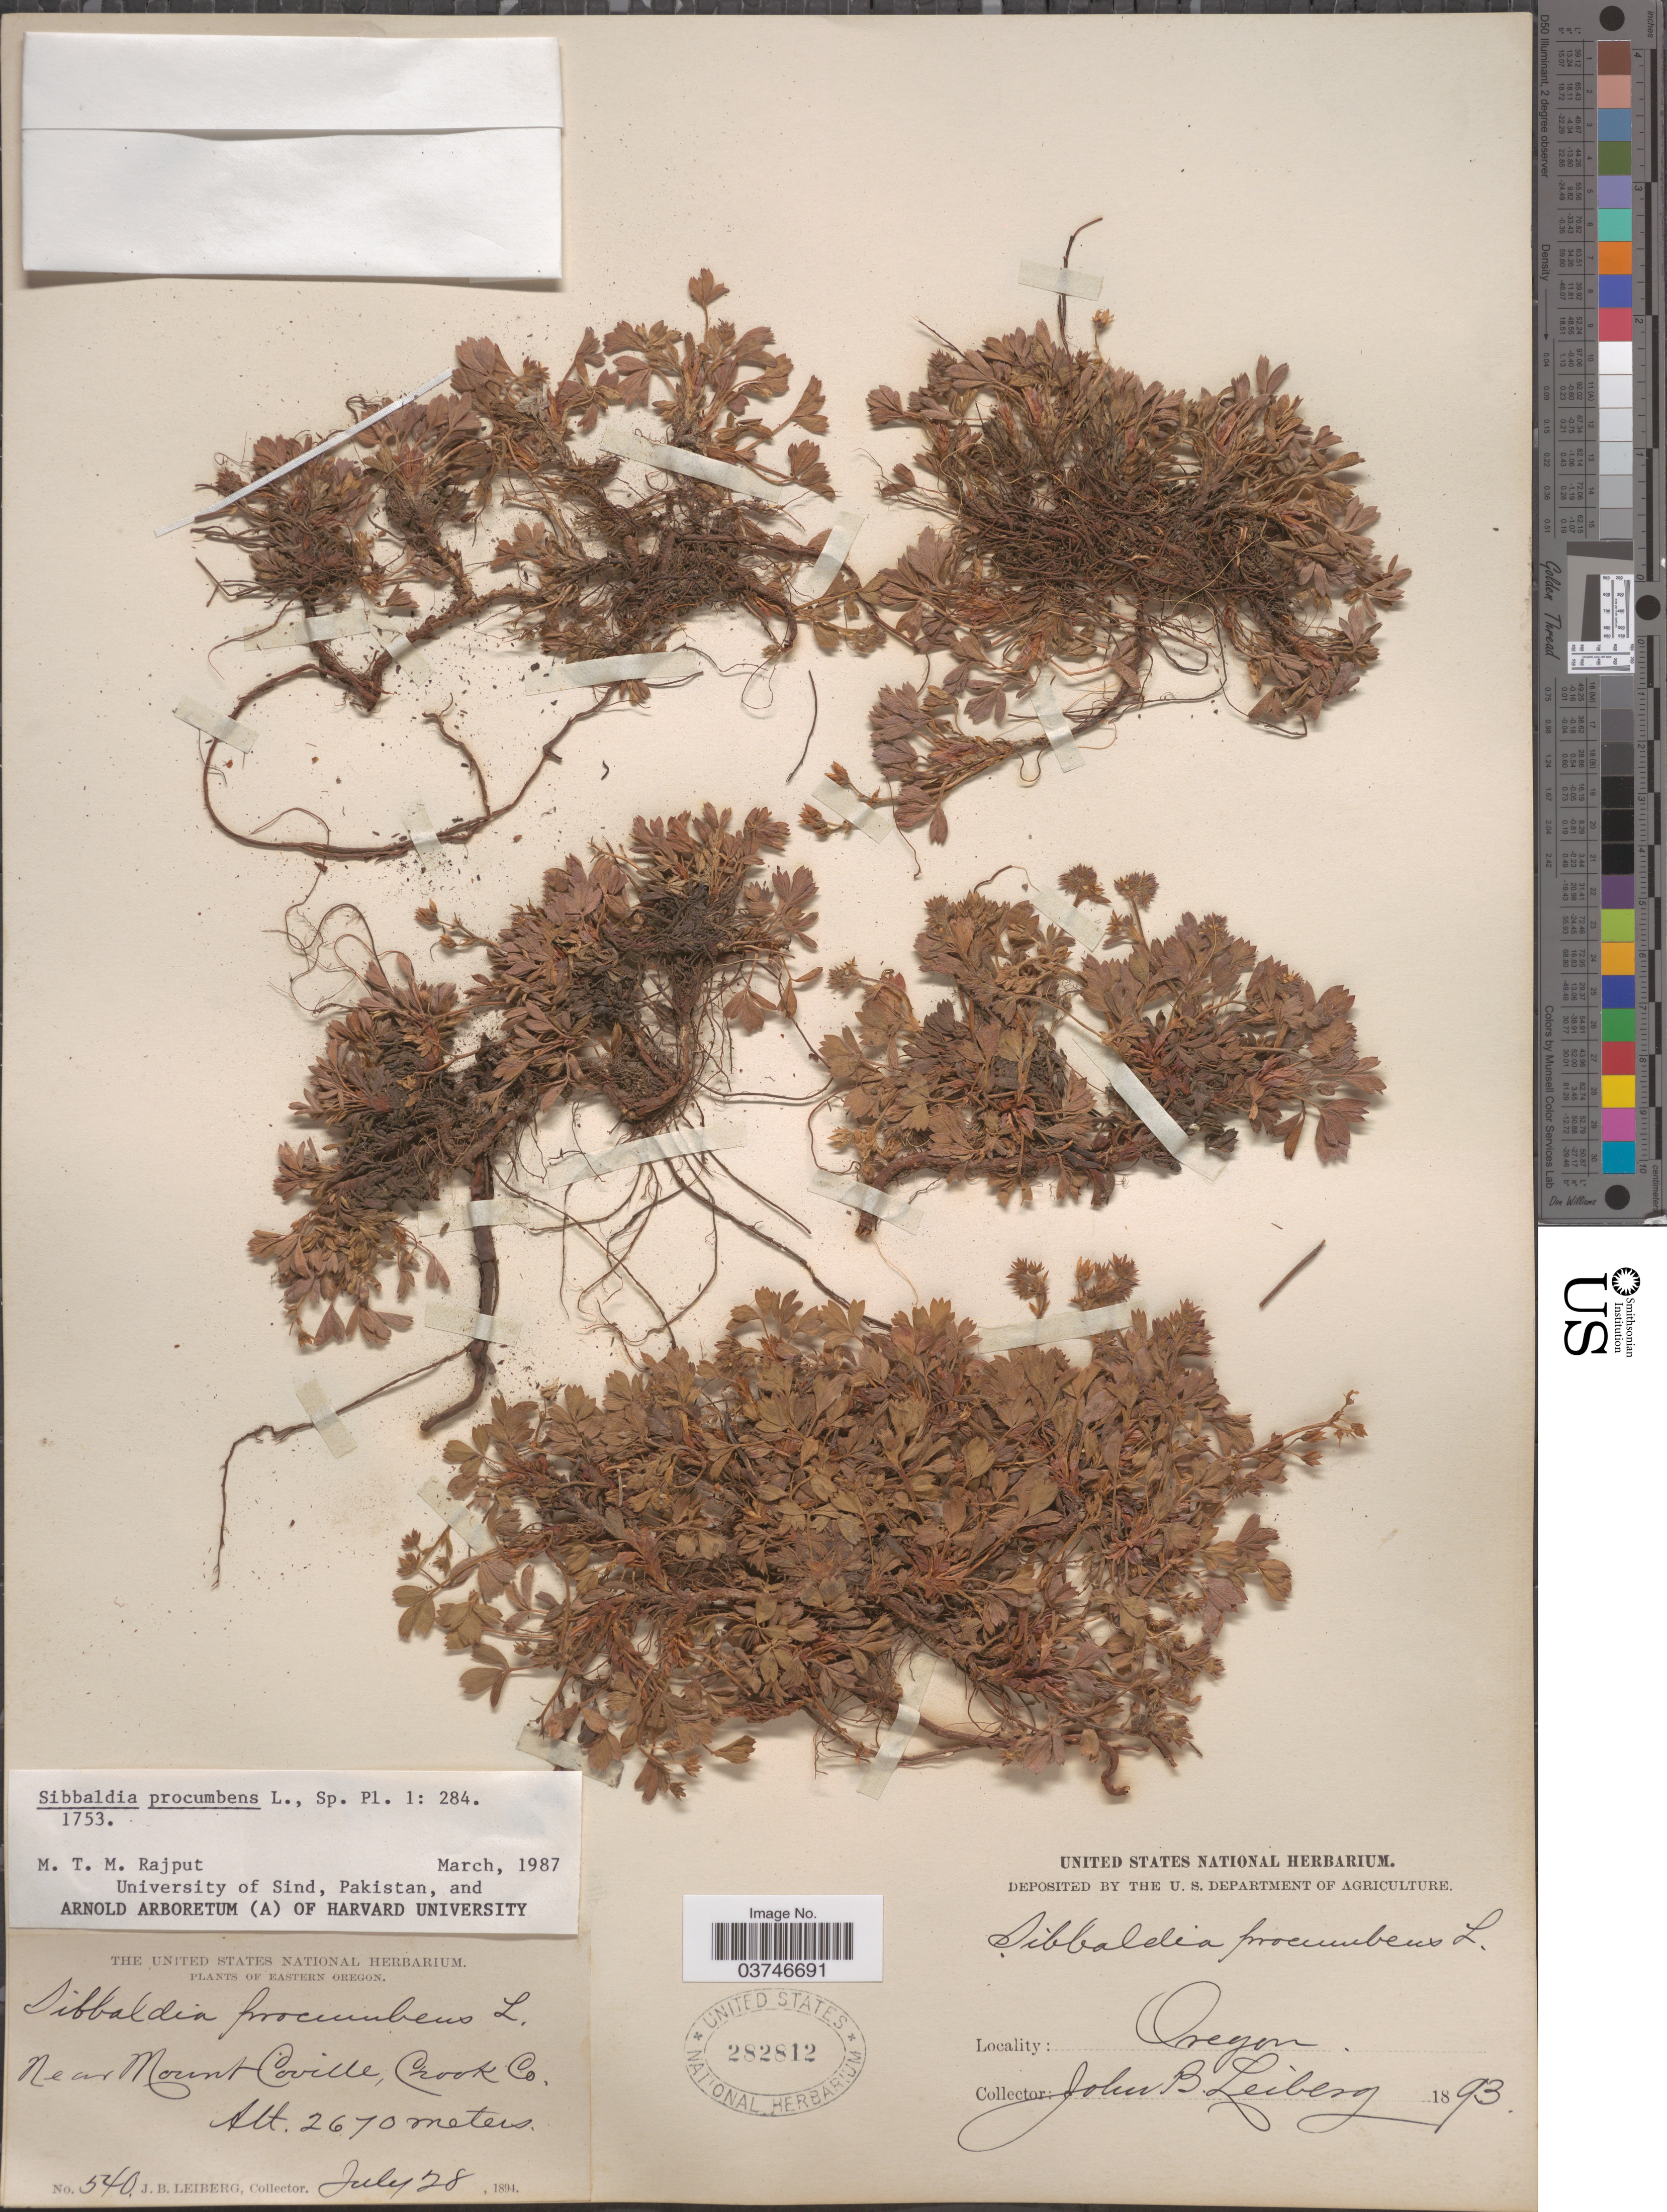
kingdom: Plantae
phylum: Tracheophyta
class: Magnoliopsida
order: Rosales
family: Rosaceae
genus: Sibbaldia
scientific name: Sibbaldia procumbens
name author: L.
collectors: J. B. Leiberg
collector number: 540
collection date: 1894-07-28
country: United States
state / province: Oregon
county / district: Crook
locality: Eastern Oregon. Near Mount Coville, Crook Co.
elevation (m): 2670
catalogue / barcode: US 282812